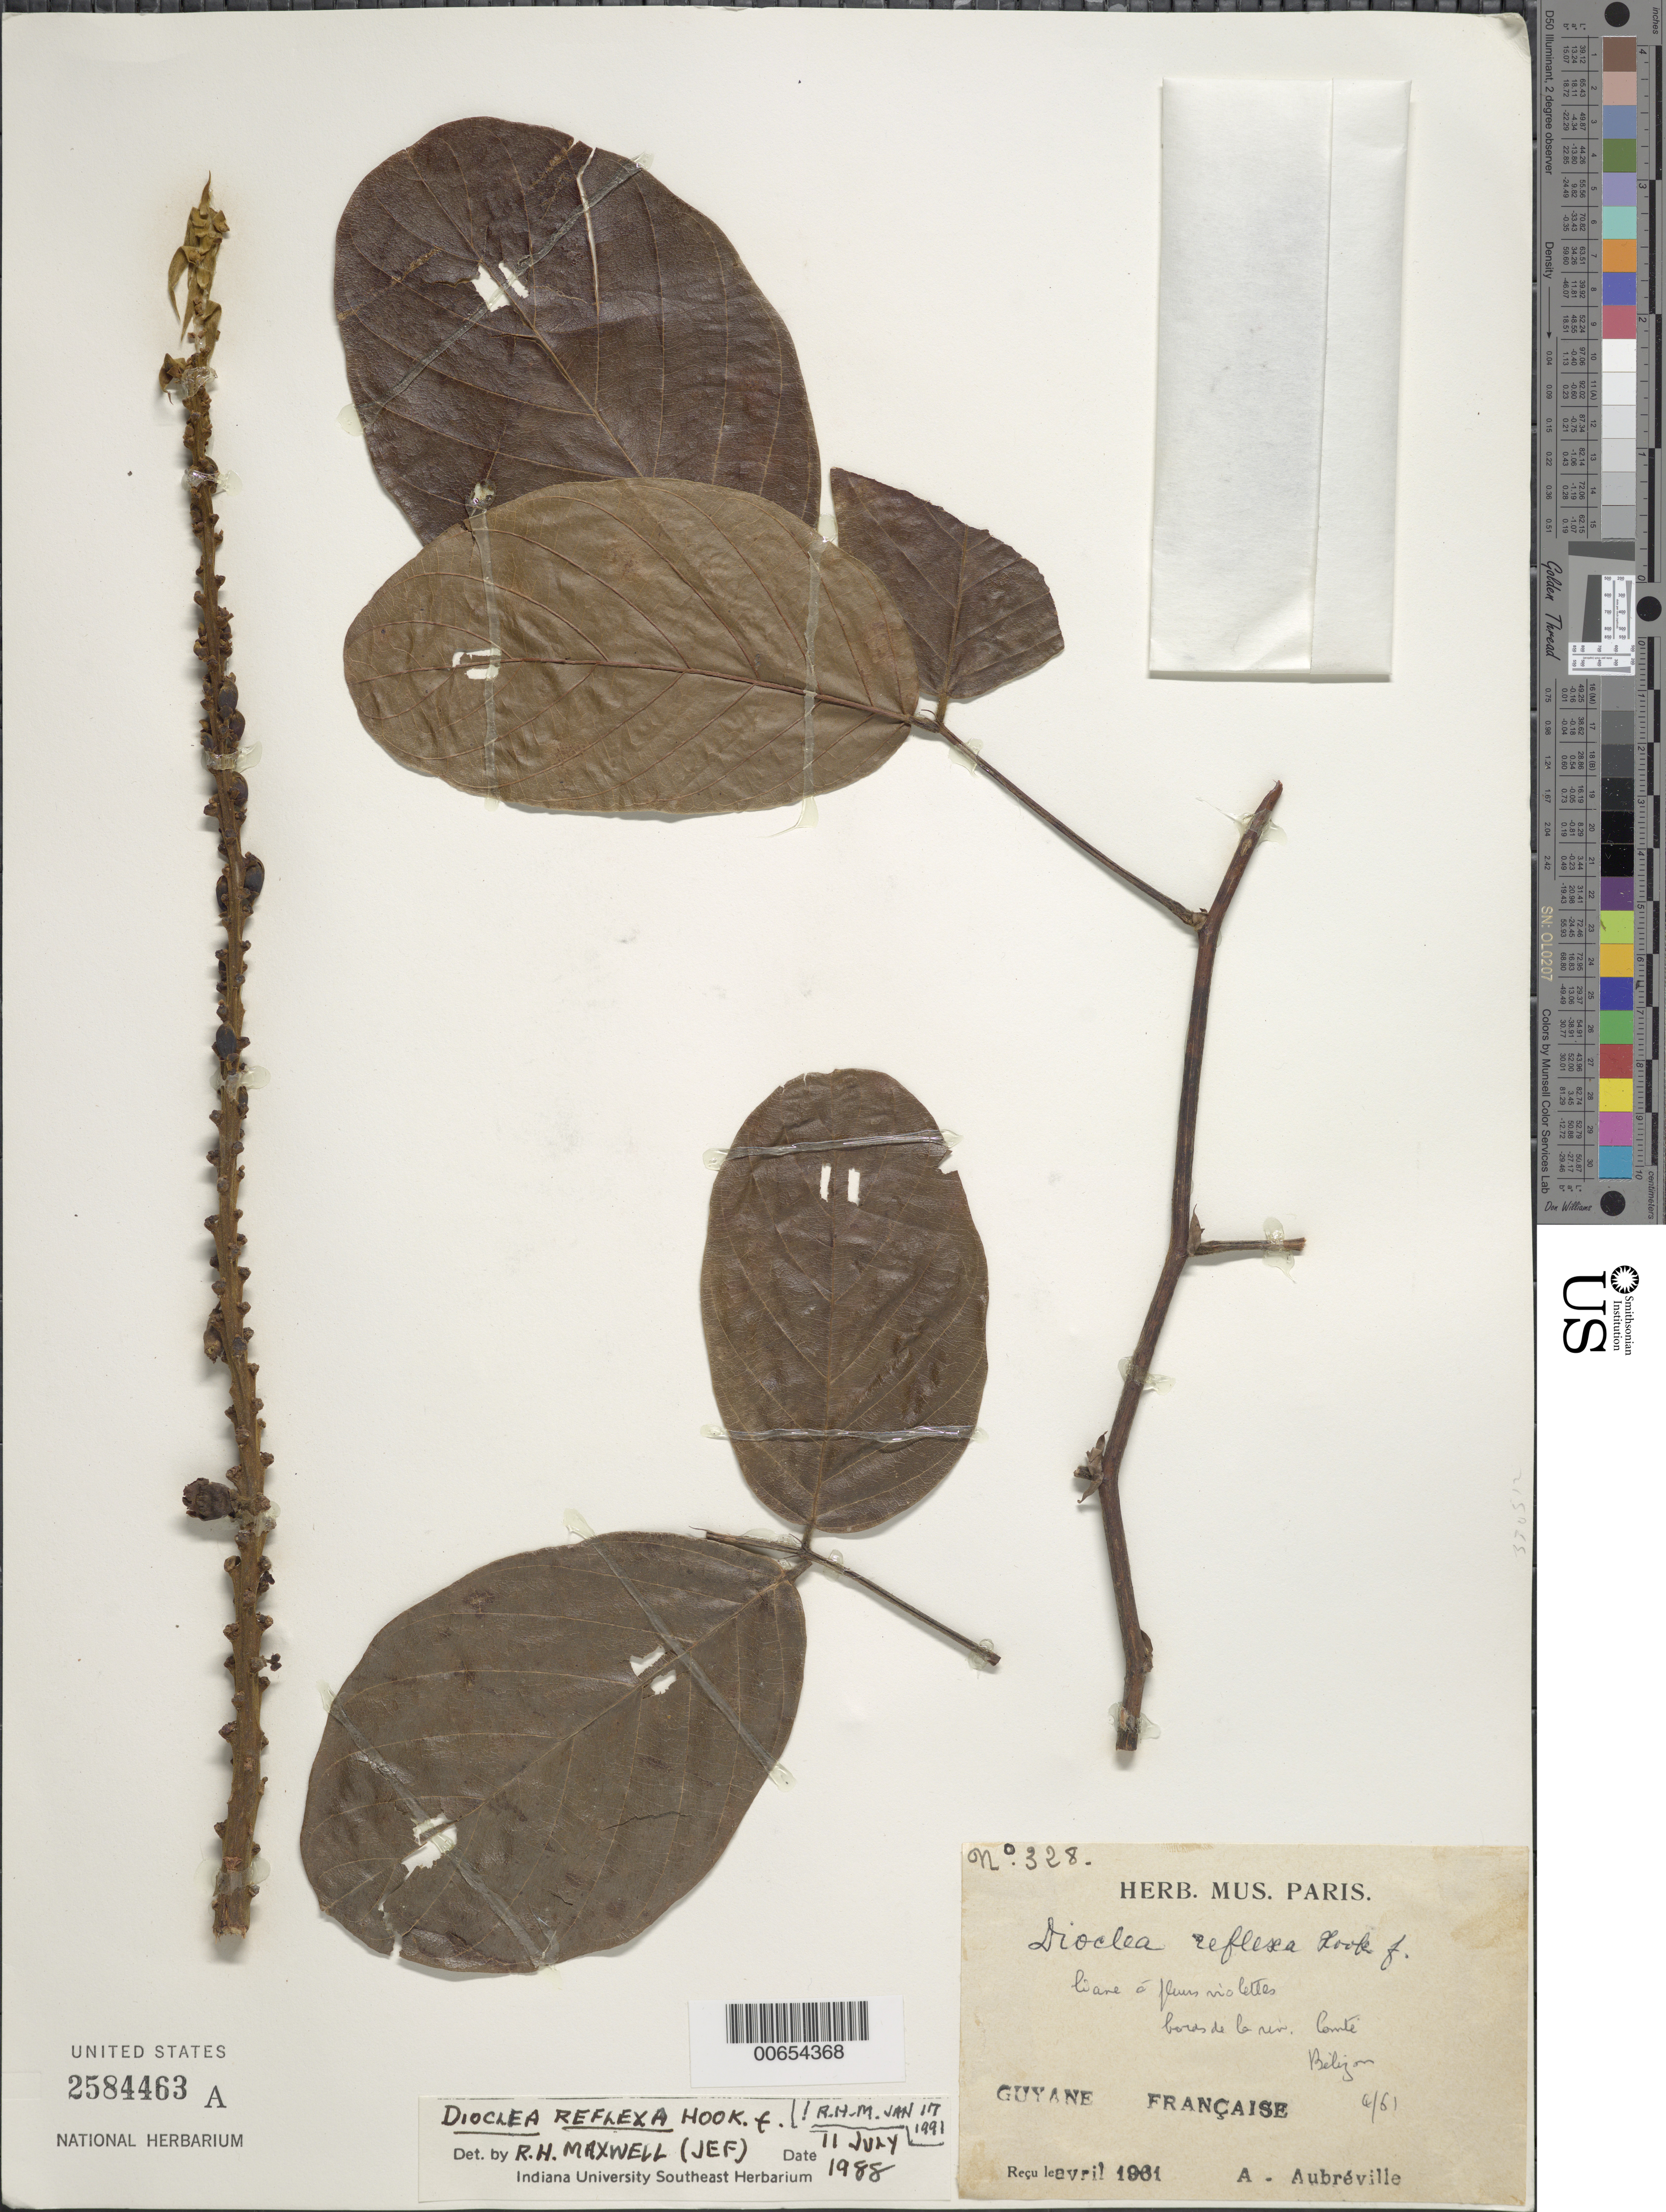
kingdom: Plantae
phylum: Tracheophyta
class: Magnoliopsida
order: Fabales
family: Fabaceae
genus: Macropsychanthus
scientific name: Macropsychanthus comosus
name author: (G. Mey.) L.P. Queiroz & Snak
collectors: A. Aubréville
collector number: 328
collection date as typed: Apr-61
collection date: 1961-04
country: French Guiana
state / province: Inini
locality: Bélizon, Comté R.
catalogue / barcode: US 2584463A